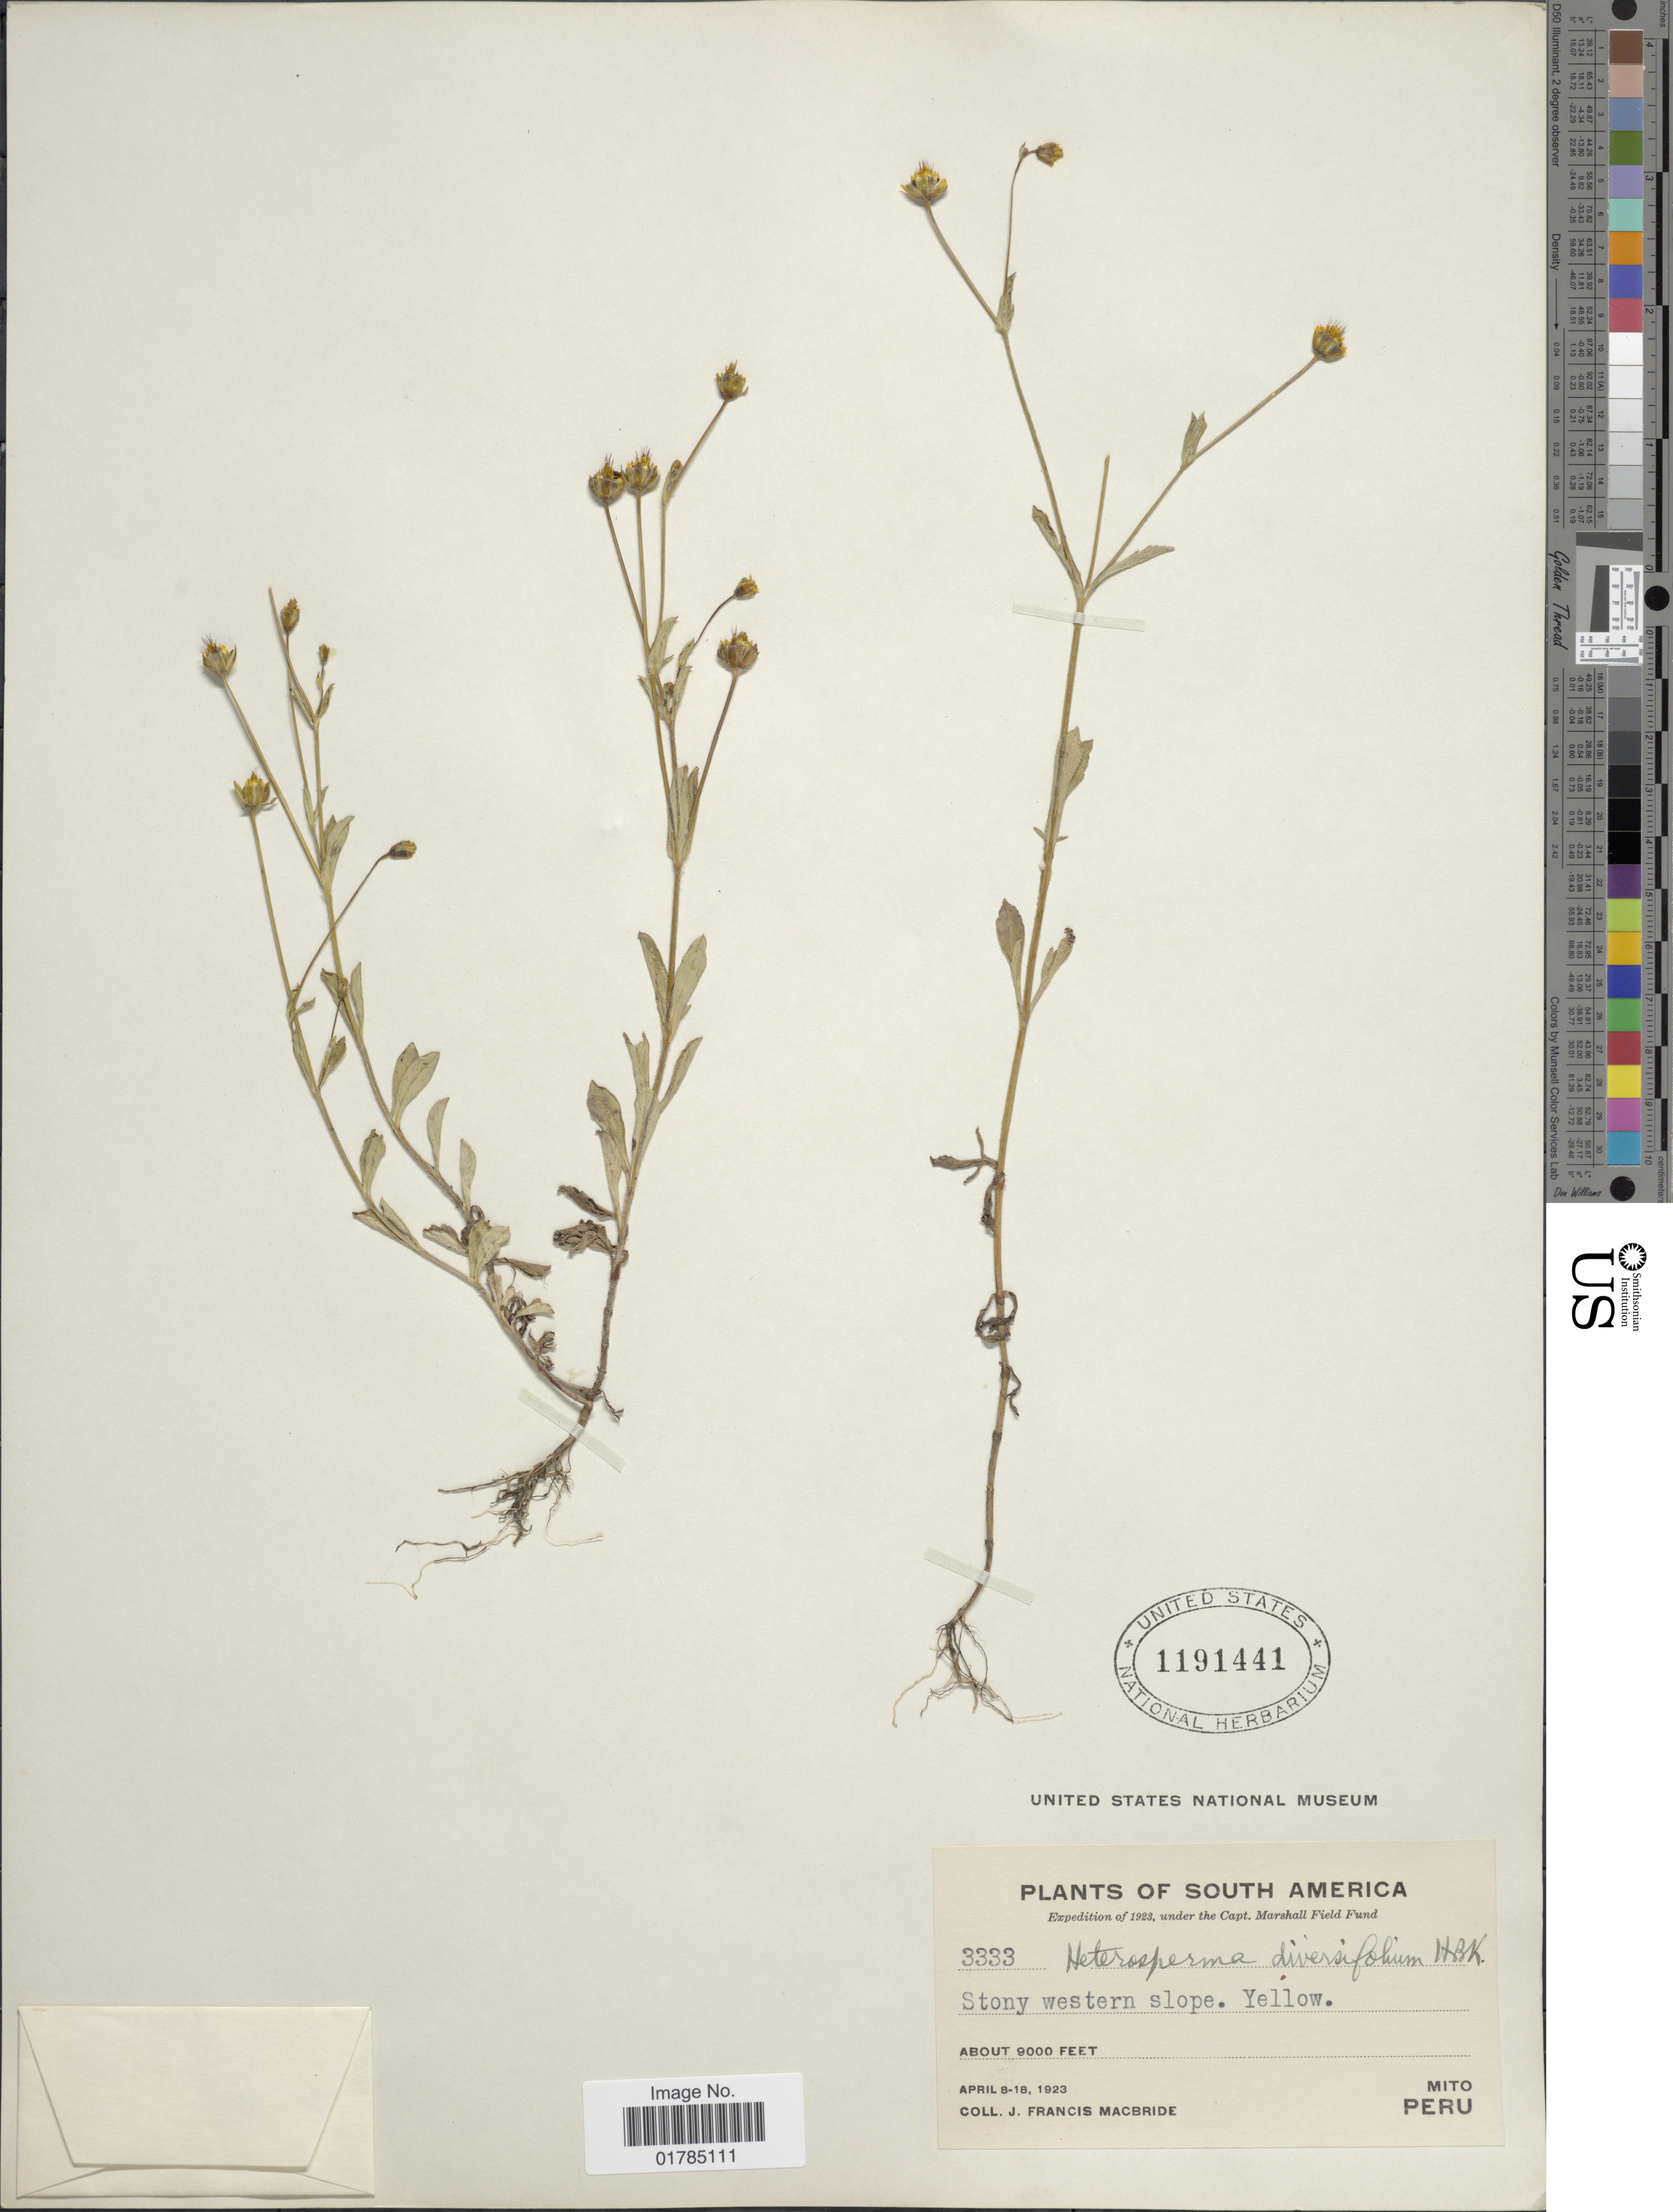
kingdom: Plantae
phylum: Tracheophyta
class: Magnoliopsida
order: Asterales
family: Asteraceae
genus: Heterosperma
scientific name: Heterosperma diversifolium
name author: Kunth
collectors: J. F. Macbride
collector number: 3333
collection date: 1923-04-08/1923-04-18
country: Argentina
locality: Mito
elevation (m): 2743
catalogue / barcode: US 1191441